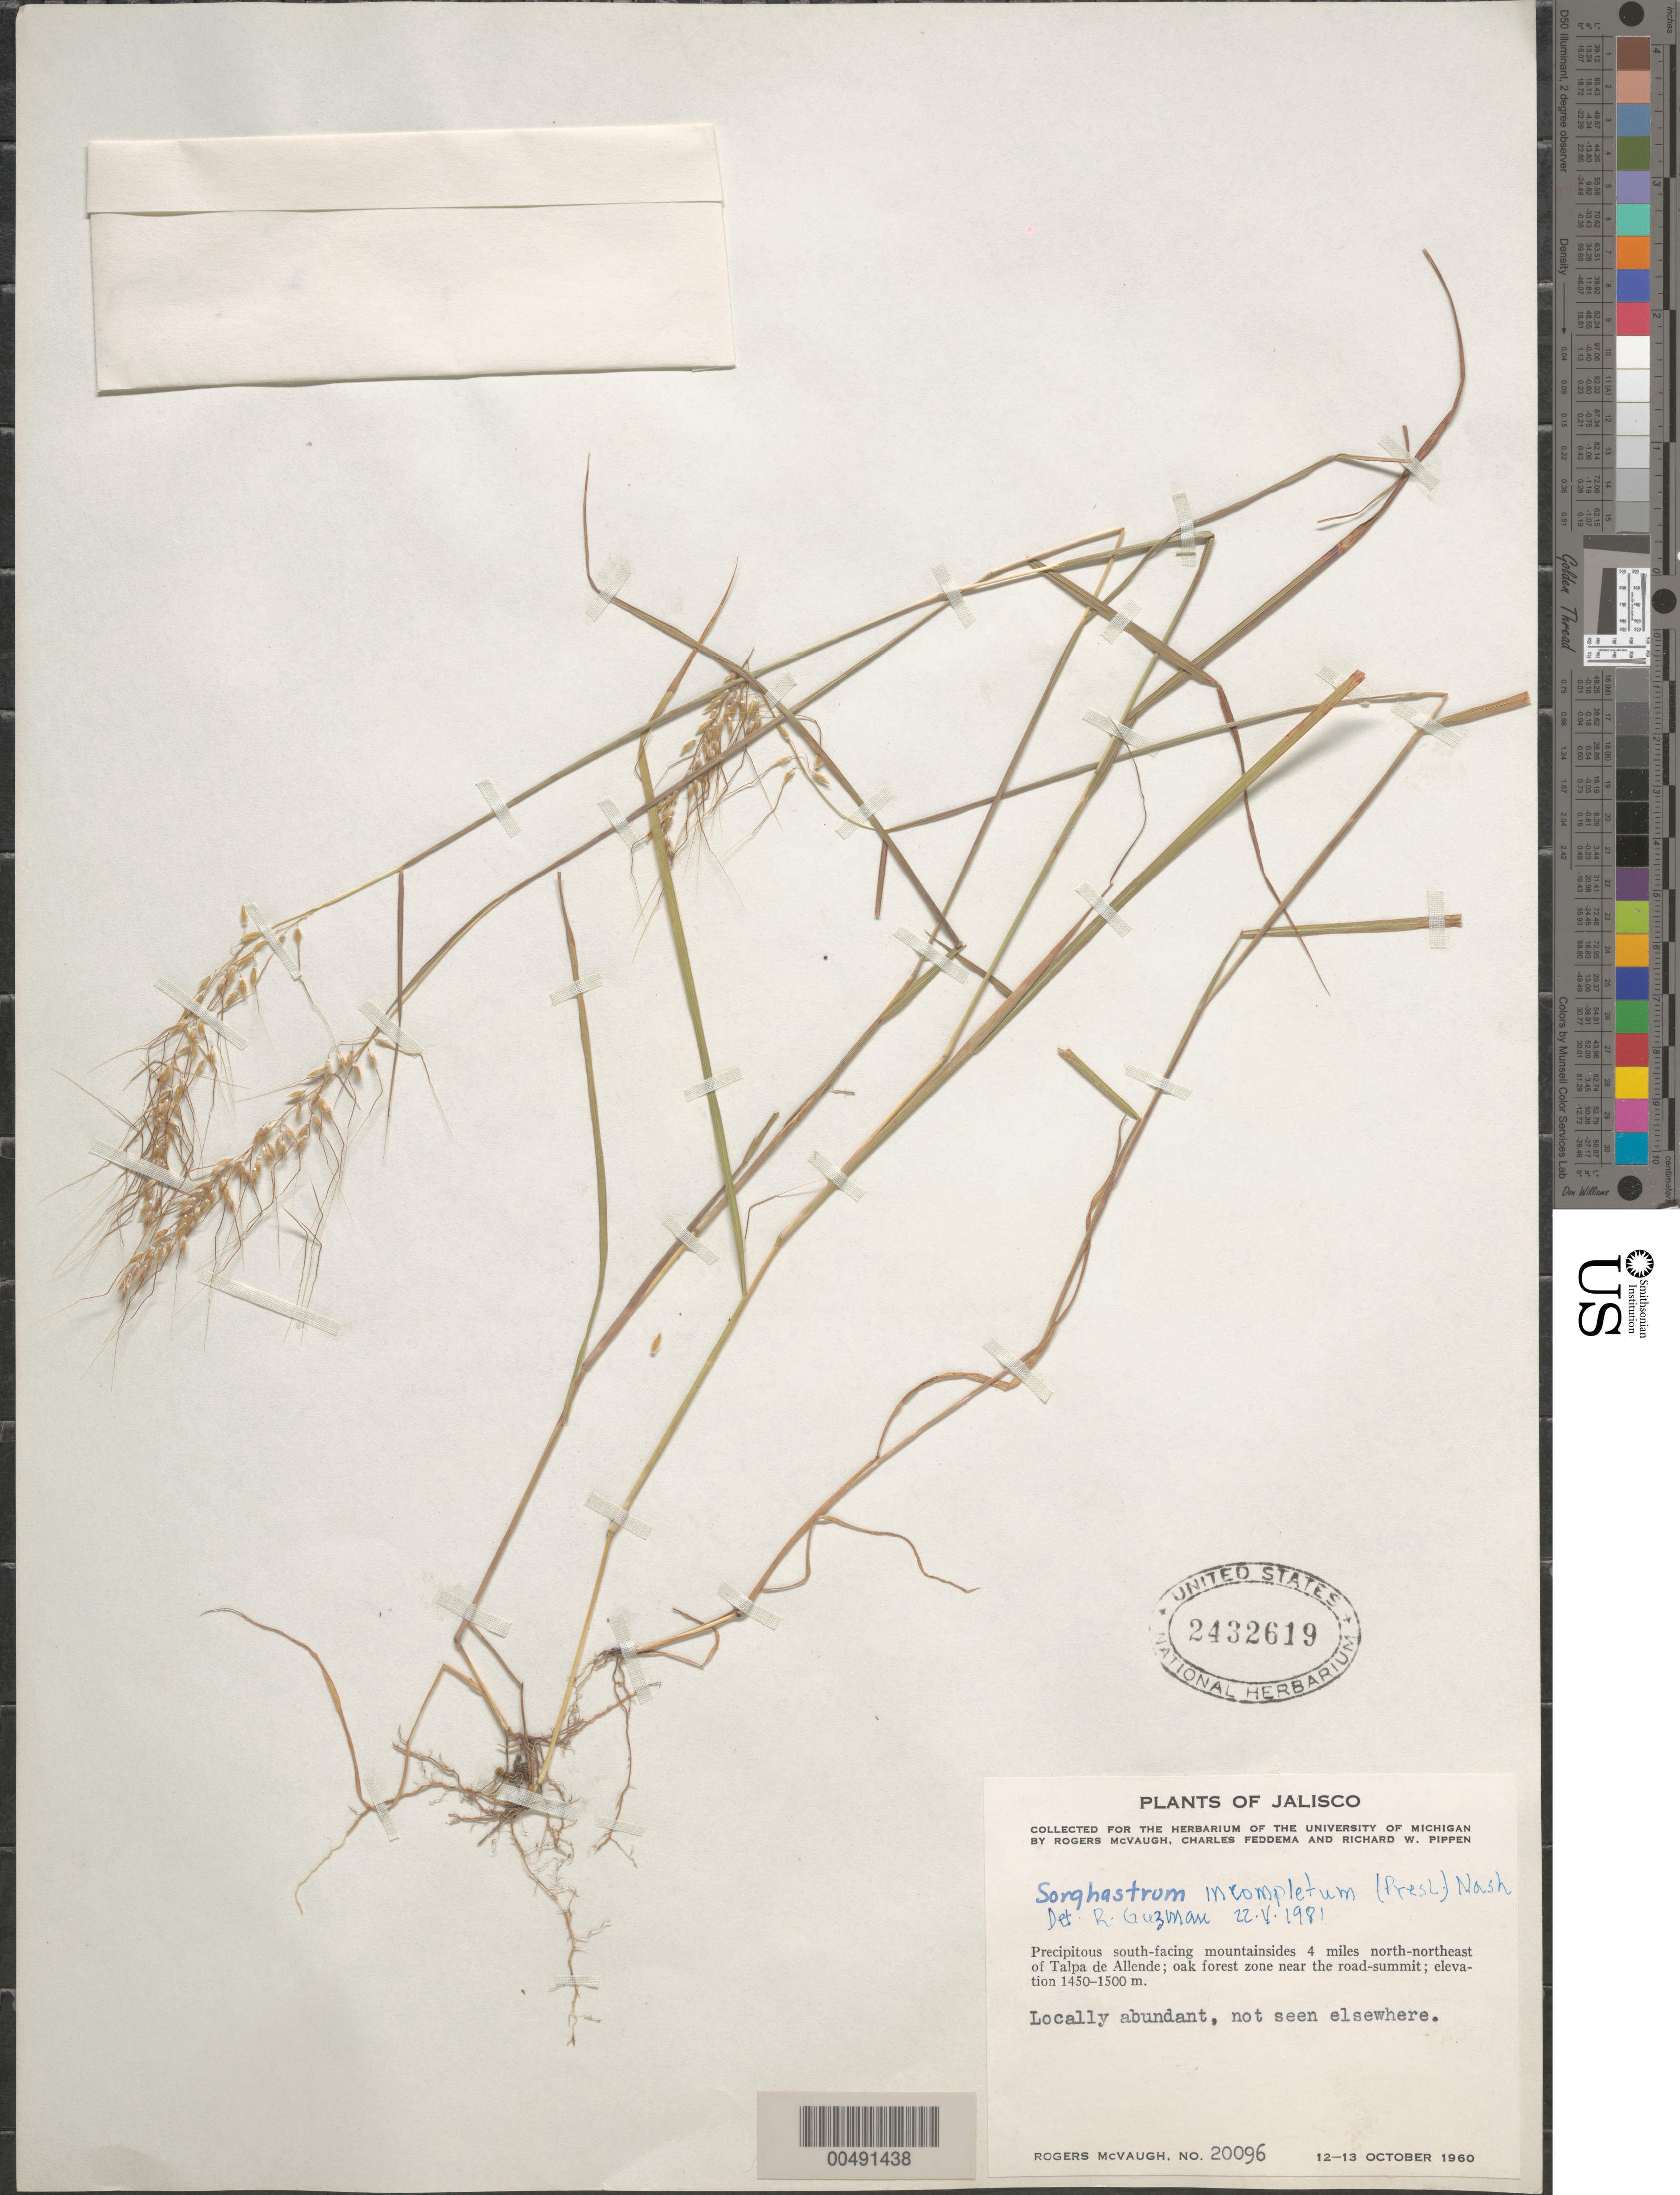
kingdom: Plantae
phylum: Tracheophyta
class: Liliopsida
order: Poales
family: Poaceae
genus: Sorghastrum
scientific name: Sorghastrum incompletum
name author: (J. Presl) Nash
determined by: Guzman-M., R.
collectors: R. McVaugh, C. Feddema & R. W. Pippen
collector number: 20096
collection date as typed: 12 Oct 1960 to 13 Oct 1960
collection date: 1960-10-12/1960-10-13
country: Mexico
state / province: Jalisco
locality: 4 mi NNE of Talpa de Allende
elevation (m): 1450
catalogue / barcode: US 2432619